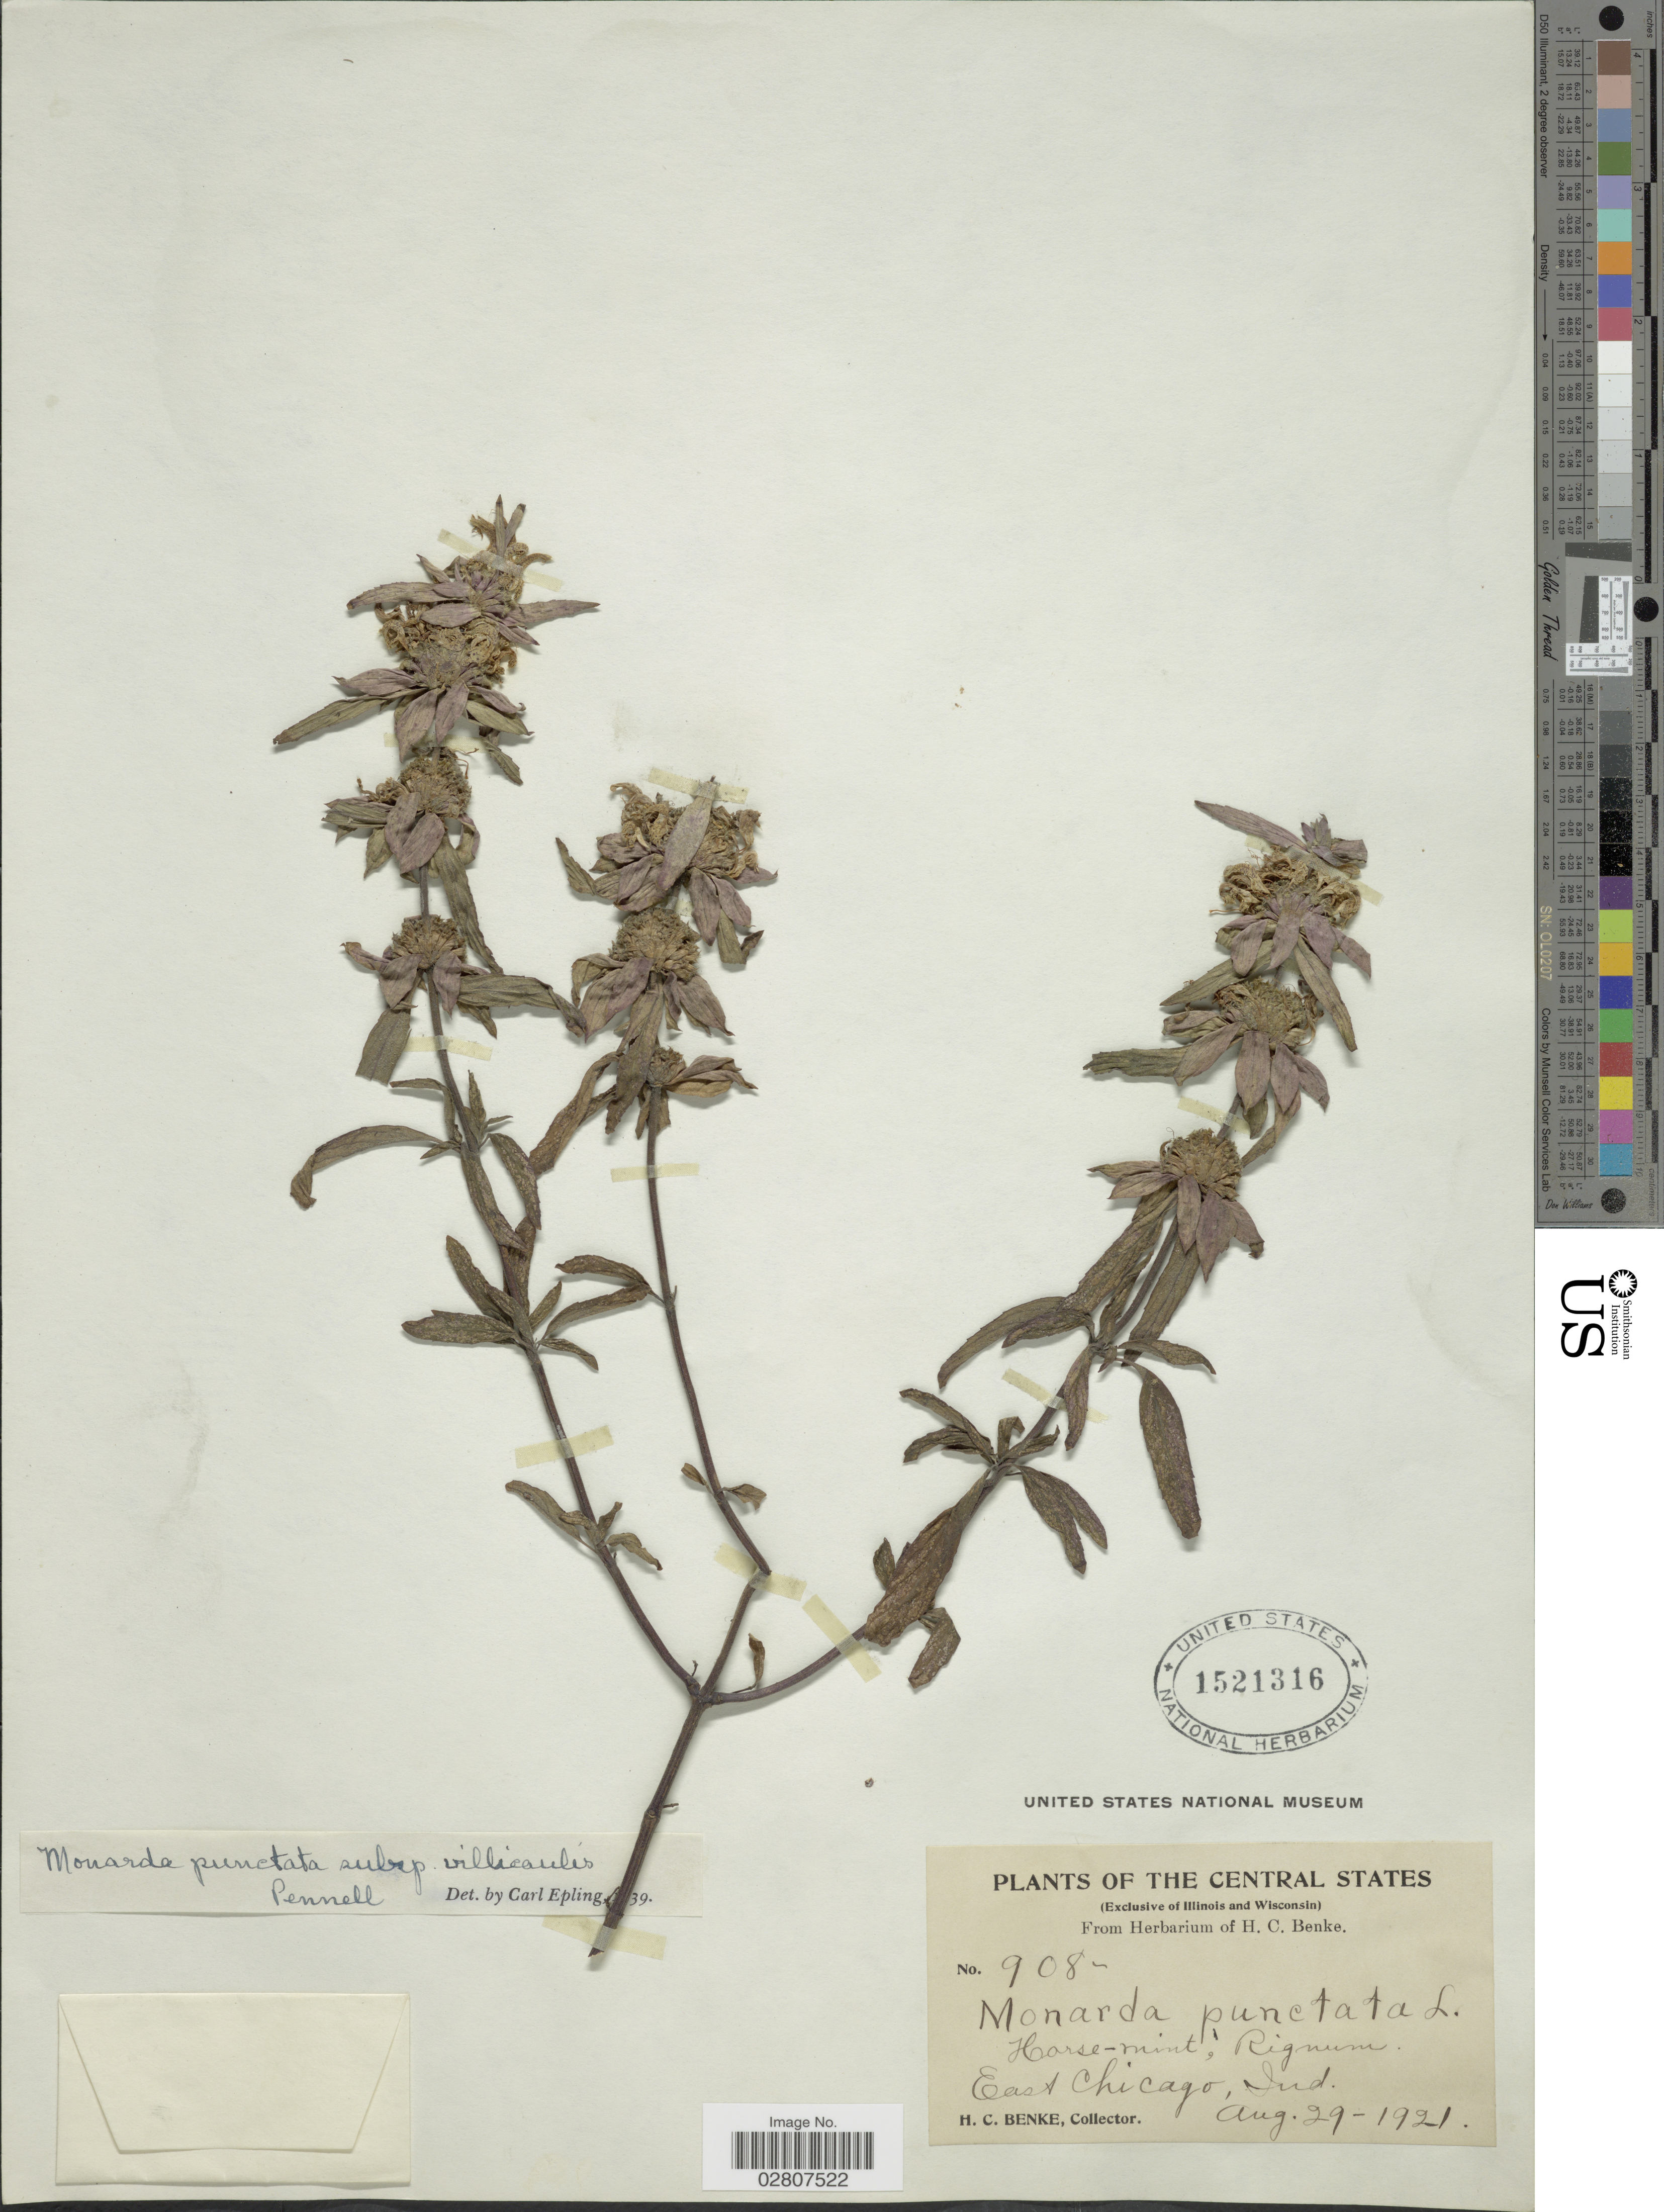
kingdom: Plantae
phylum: Tracheophyta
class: Magnoliopsida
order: Lamiales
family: Lamiaceae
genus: Monarda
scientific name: Monarda punctata var. villicaulis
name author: (Pennell) Shinners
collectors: H. Benke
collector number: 908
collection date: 1921-08-29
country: United States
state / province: Indiana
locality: Central States. East Chicago, Ind.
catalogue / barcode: US 1521316